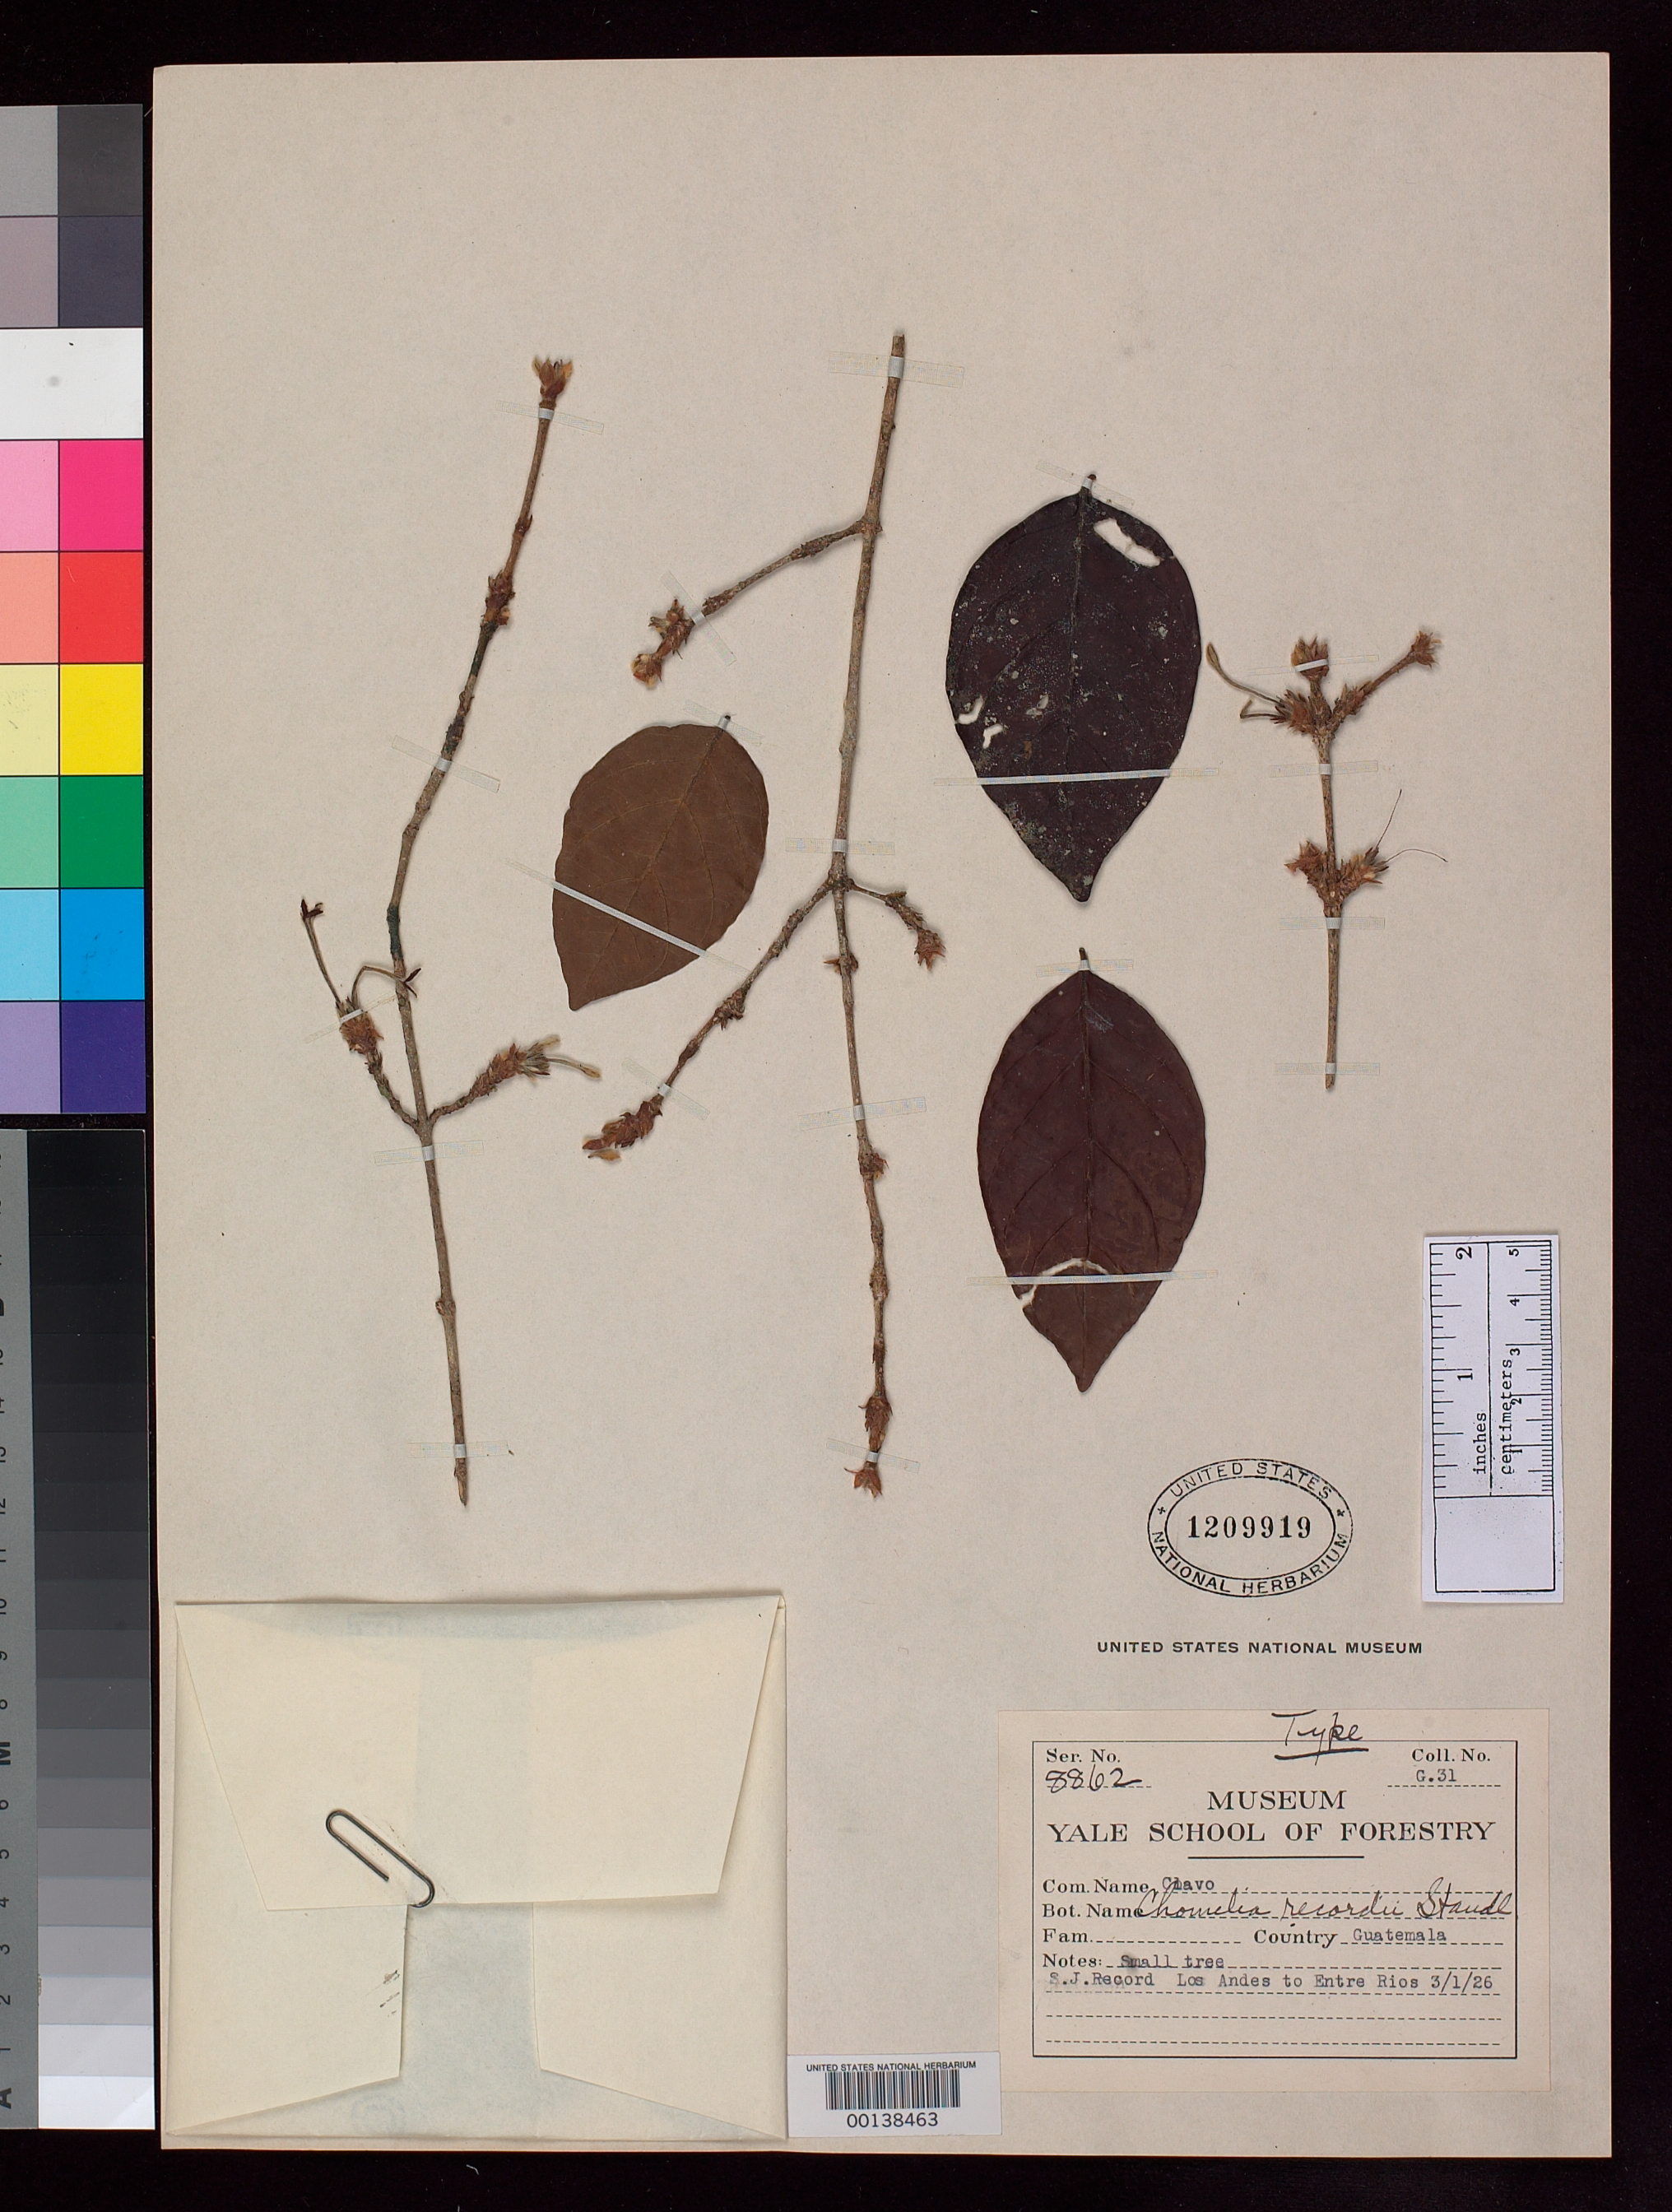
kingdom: Plantae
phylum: Tracheophyta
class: Magnoliopsida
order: Gentianales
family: Rubiaceae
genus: Chomelia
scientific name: Chomelia recordii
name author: Standl.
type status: Holotype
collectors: S. J. Record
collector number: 31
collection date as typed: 01 Mar 1926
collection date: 1926-03-01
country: Guatemala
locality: Between Los Andes & lower Rio Motagua Valley.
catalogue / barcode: US 1209919